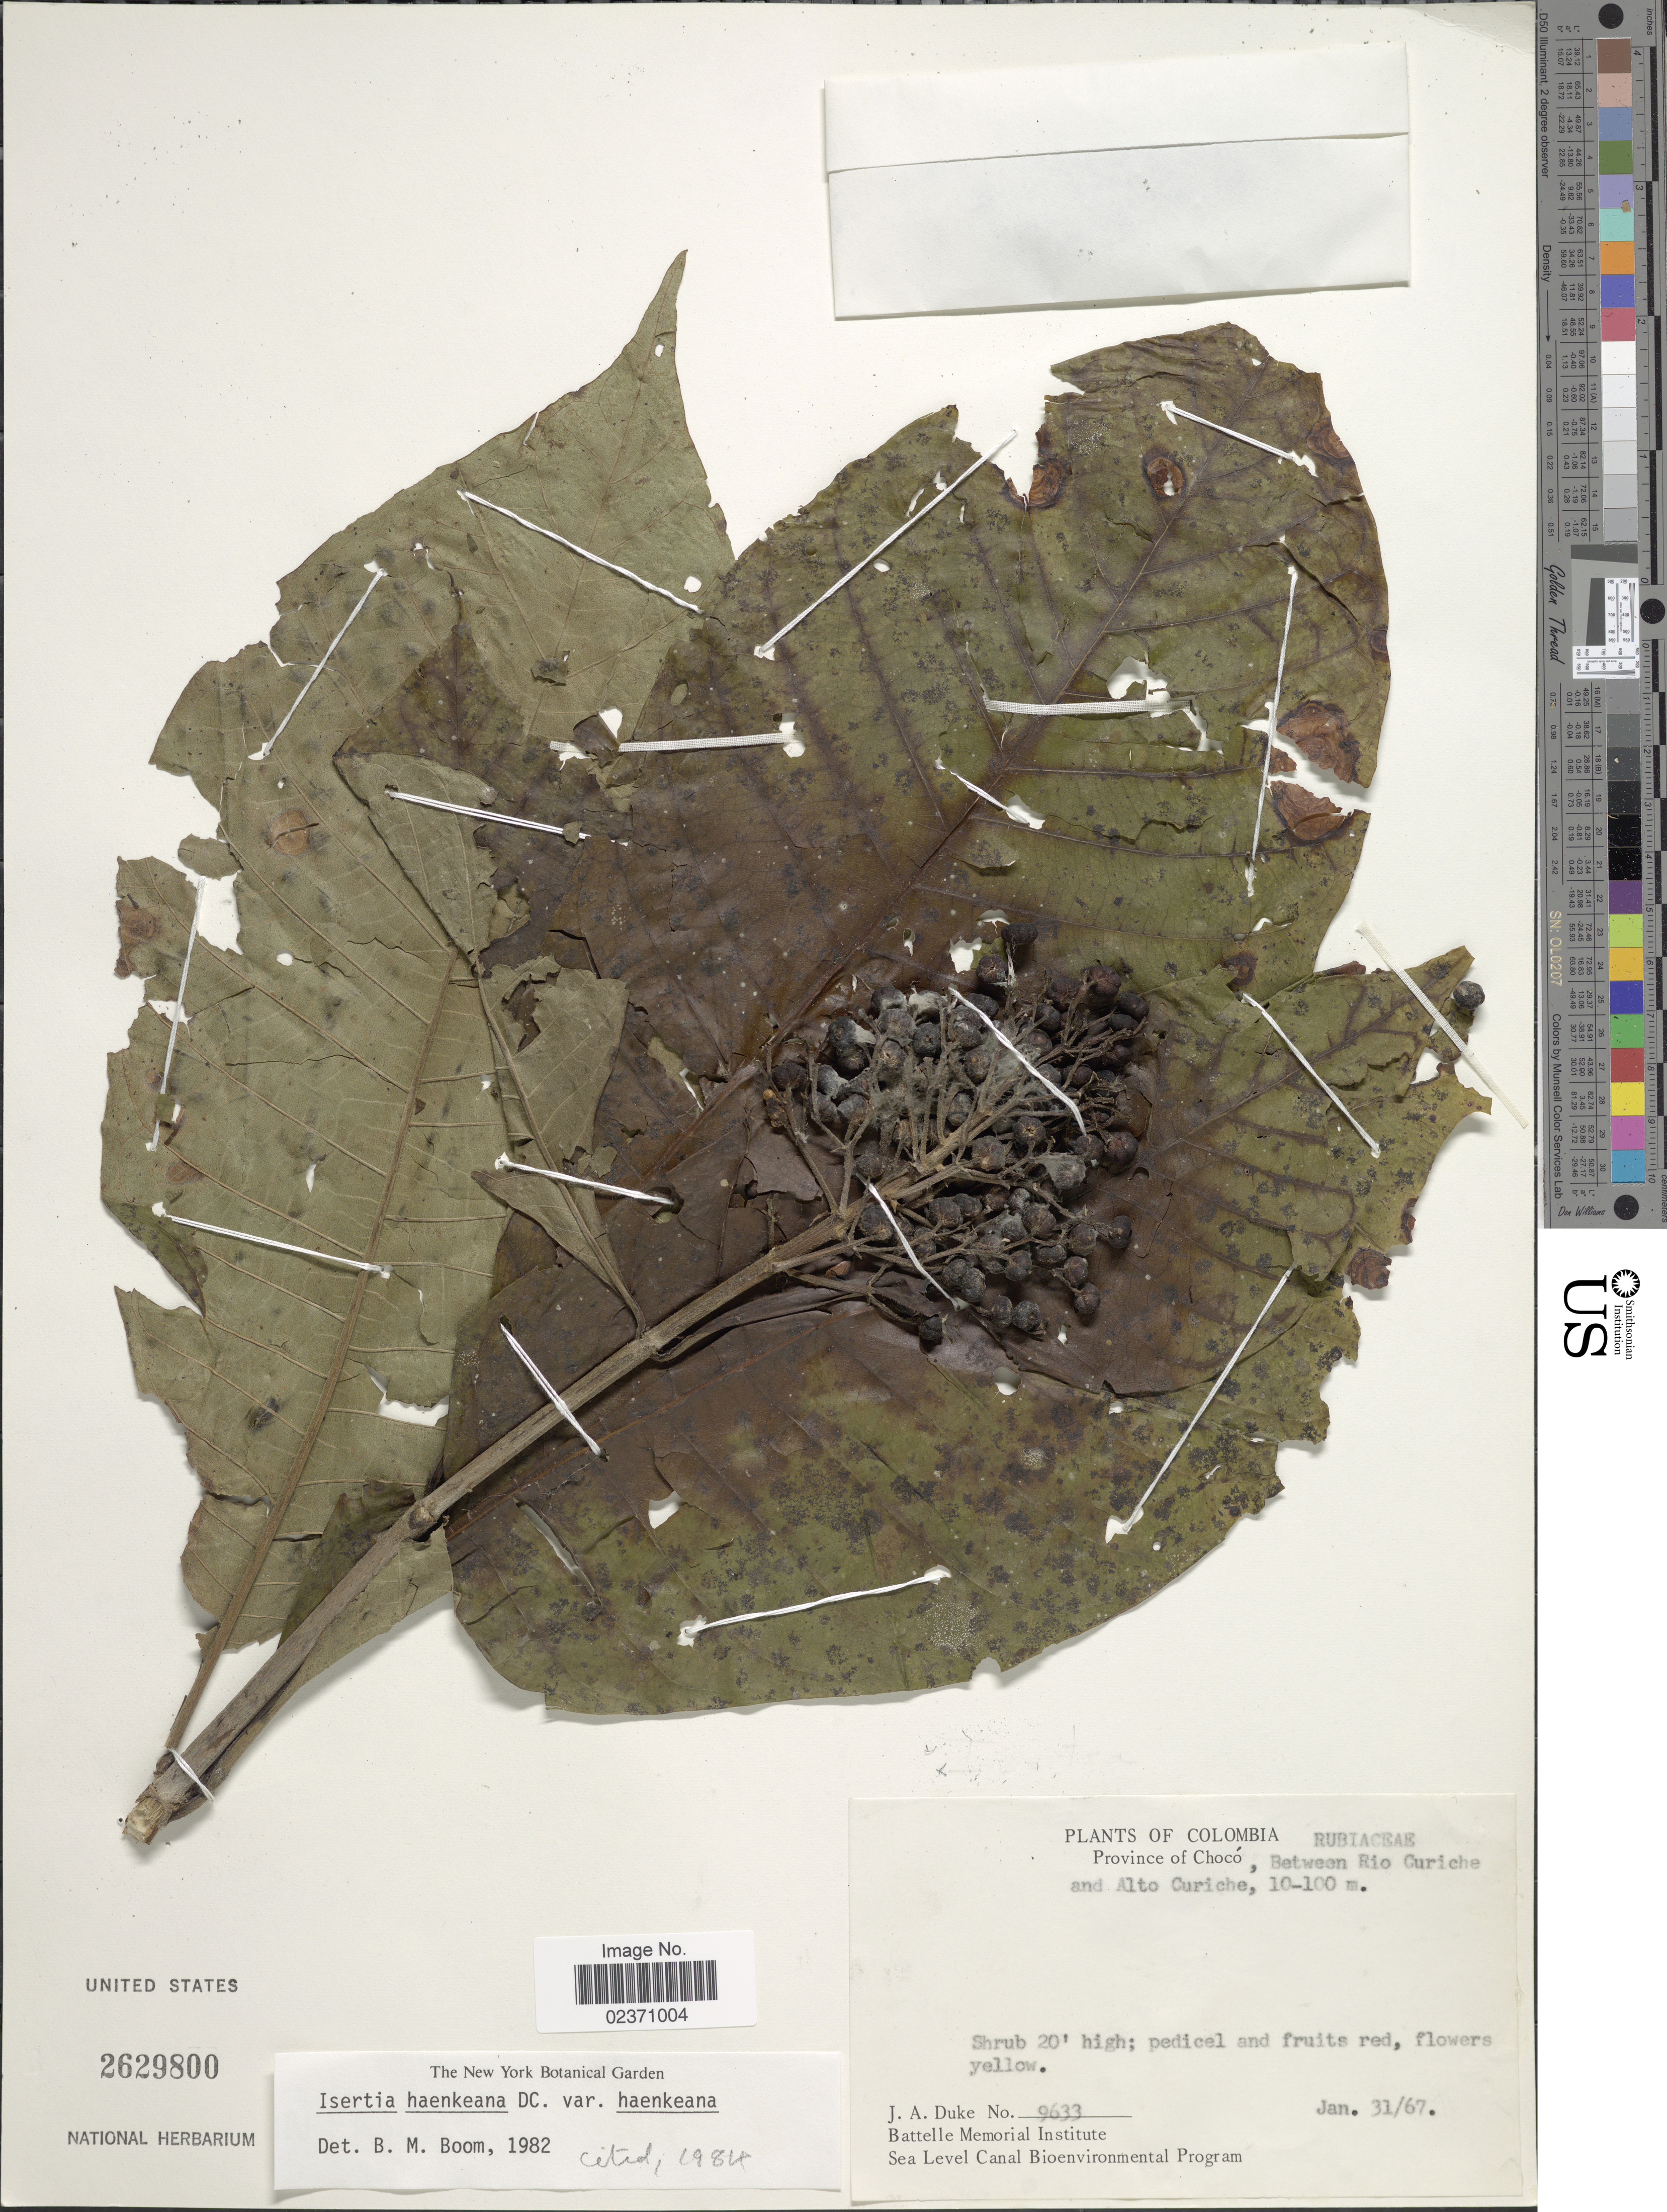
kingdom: Plantae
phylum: Tracheophyta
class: Magnoliopsida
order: Gentianales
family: Rubiaceae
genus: Isertia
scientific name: Isertia haenkeana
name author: DC.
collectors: J. A. Duke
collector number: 9633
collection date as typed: Transcribed d/m/y: 31/1/67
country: Colombia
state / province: Chocó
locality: Between Rio Curiche and Alto Curiche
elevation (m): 10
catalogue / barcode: US 2629800